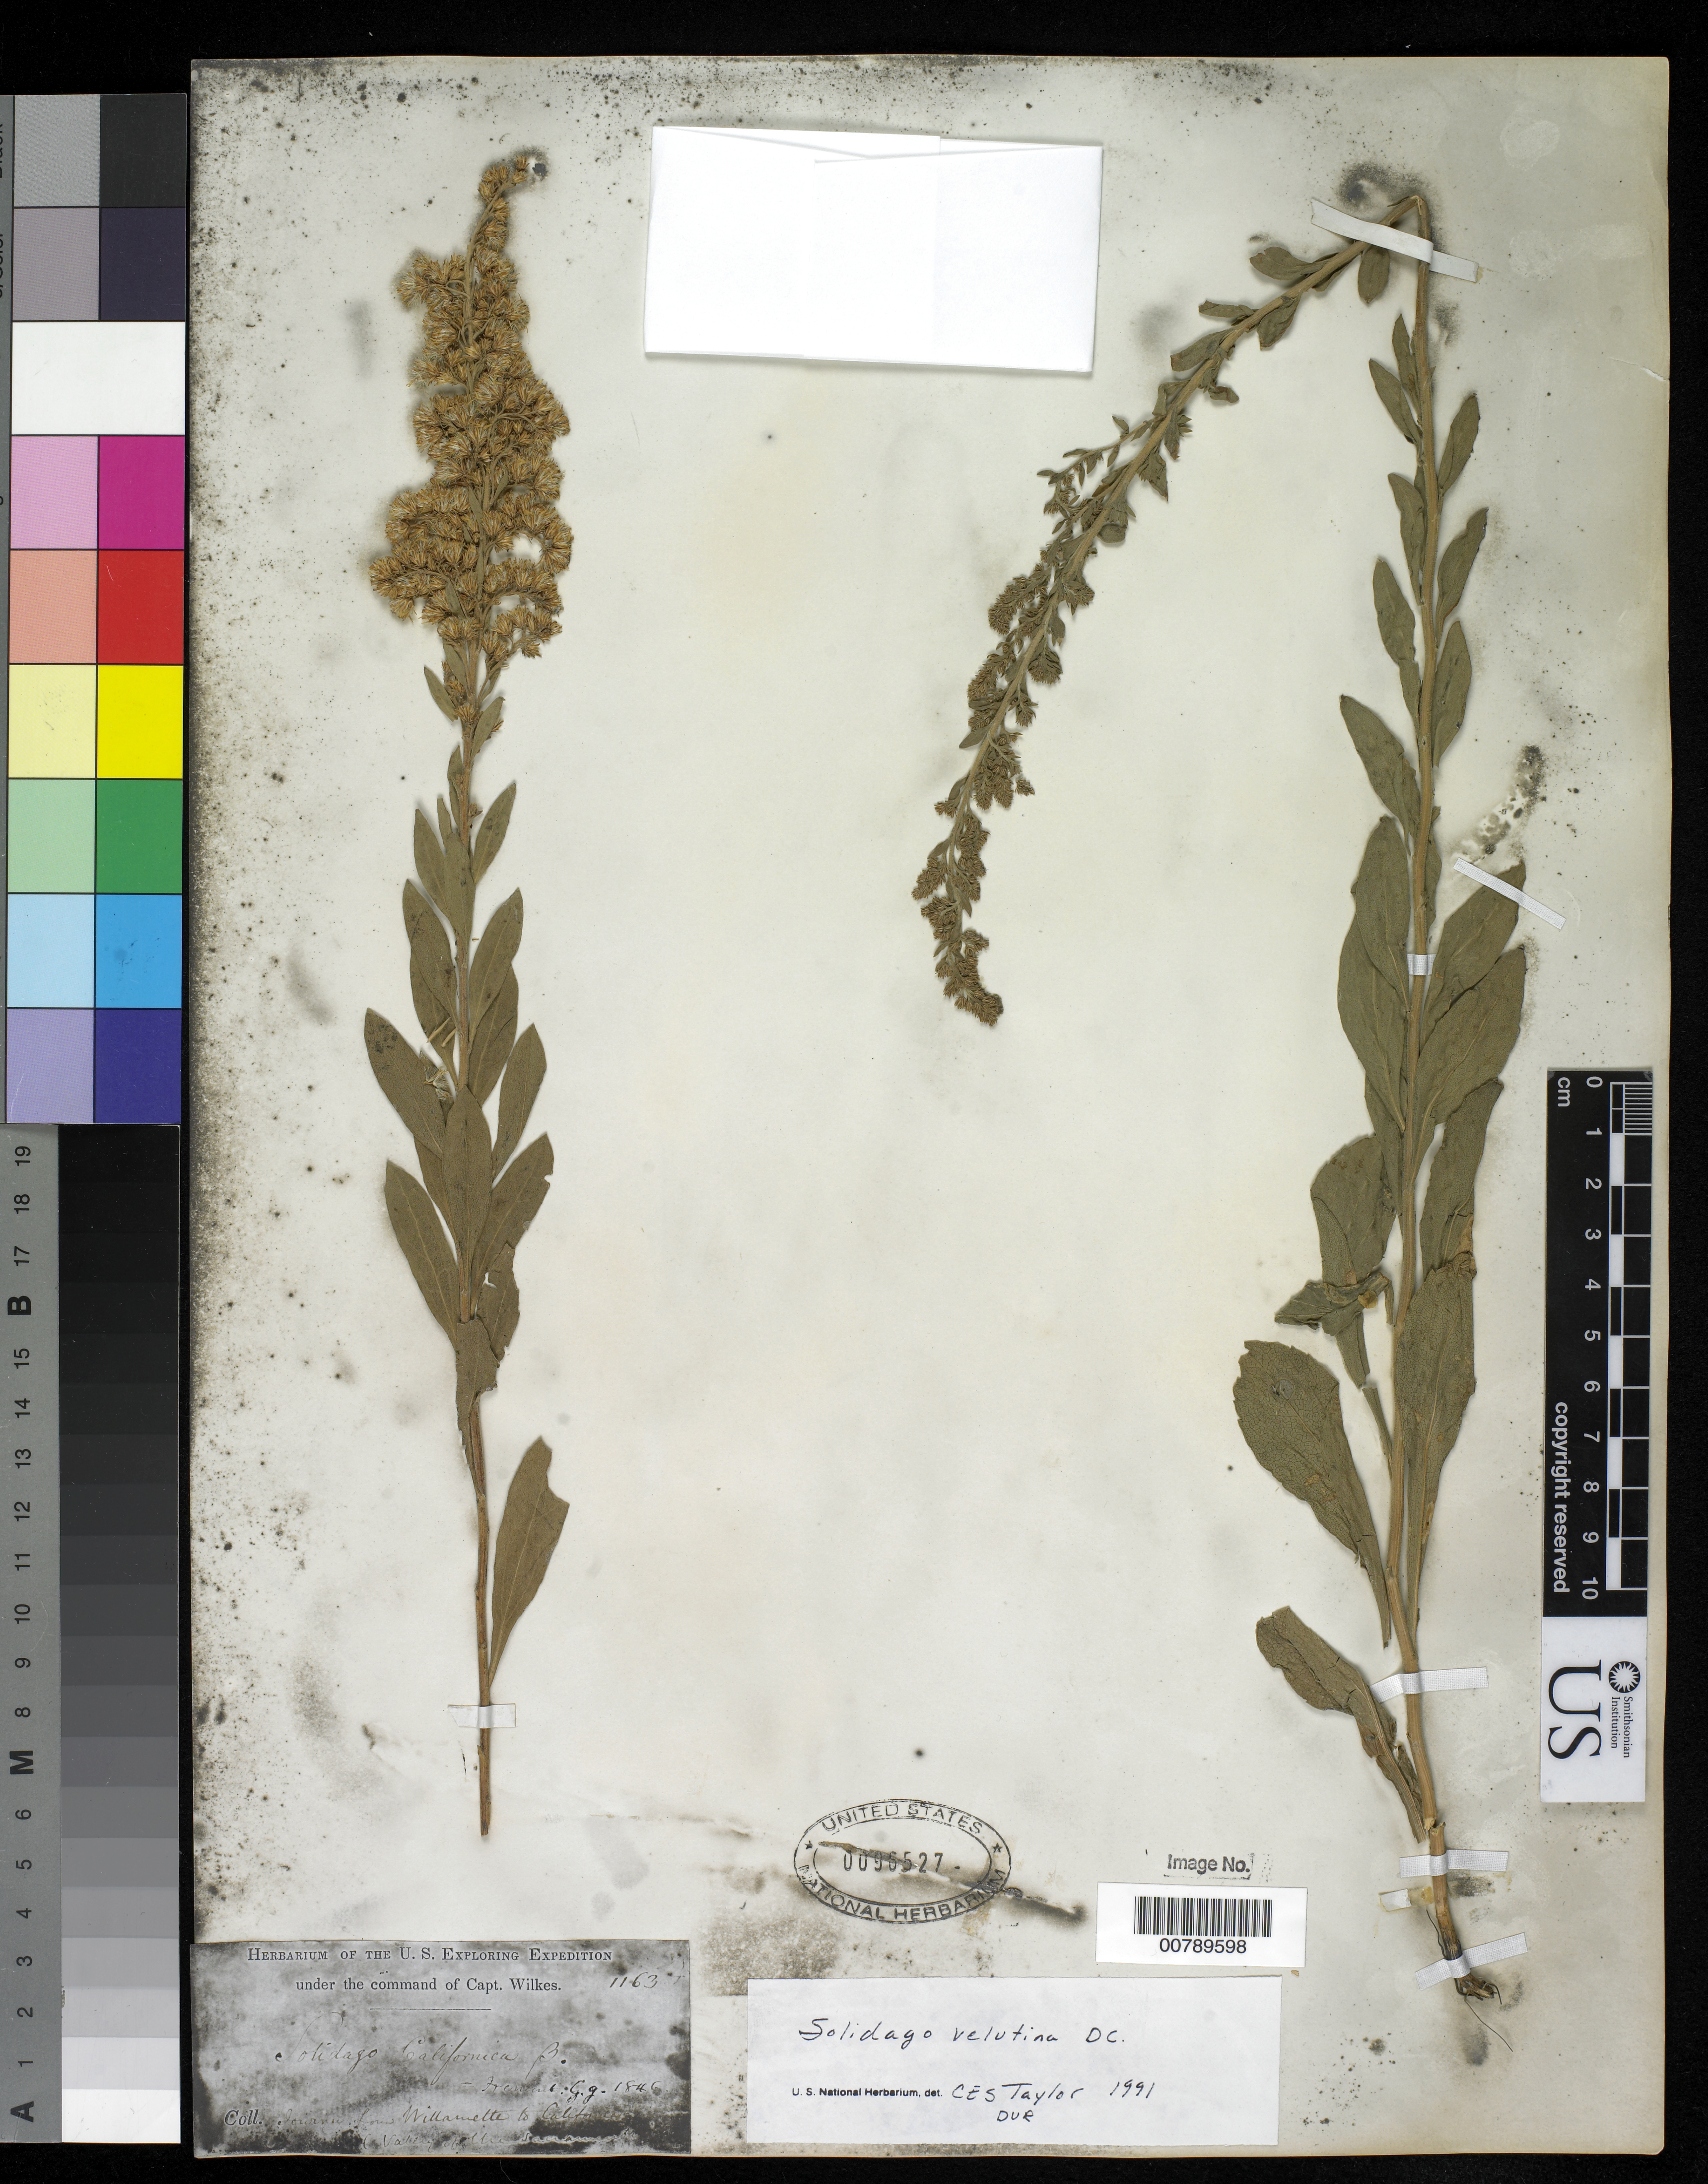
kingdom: Plantae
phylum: Tracheophyta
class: Magnoliopsida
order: Asterales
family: Asteraceae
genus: Solidago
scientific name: Solidago velutina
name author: DC.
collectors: Wilkes Explor. Exped.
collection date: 1838/1842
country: United States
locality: Journey from Willamette to California, Valley of the Sacramento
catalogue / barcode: US 96527